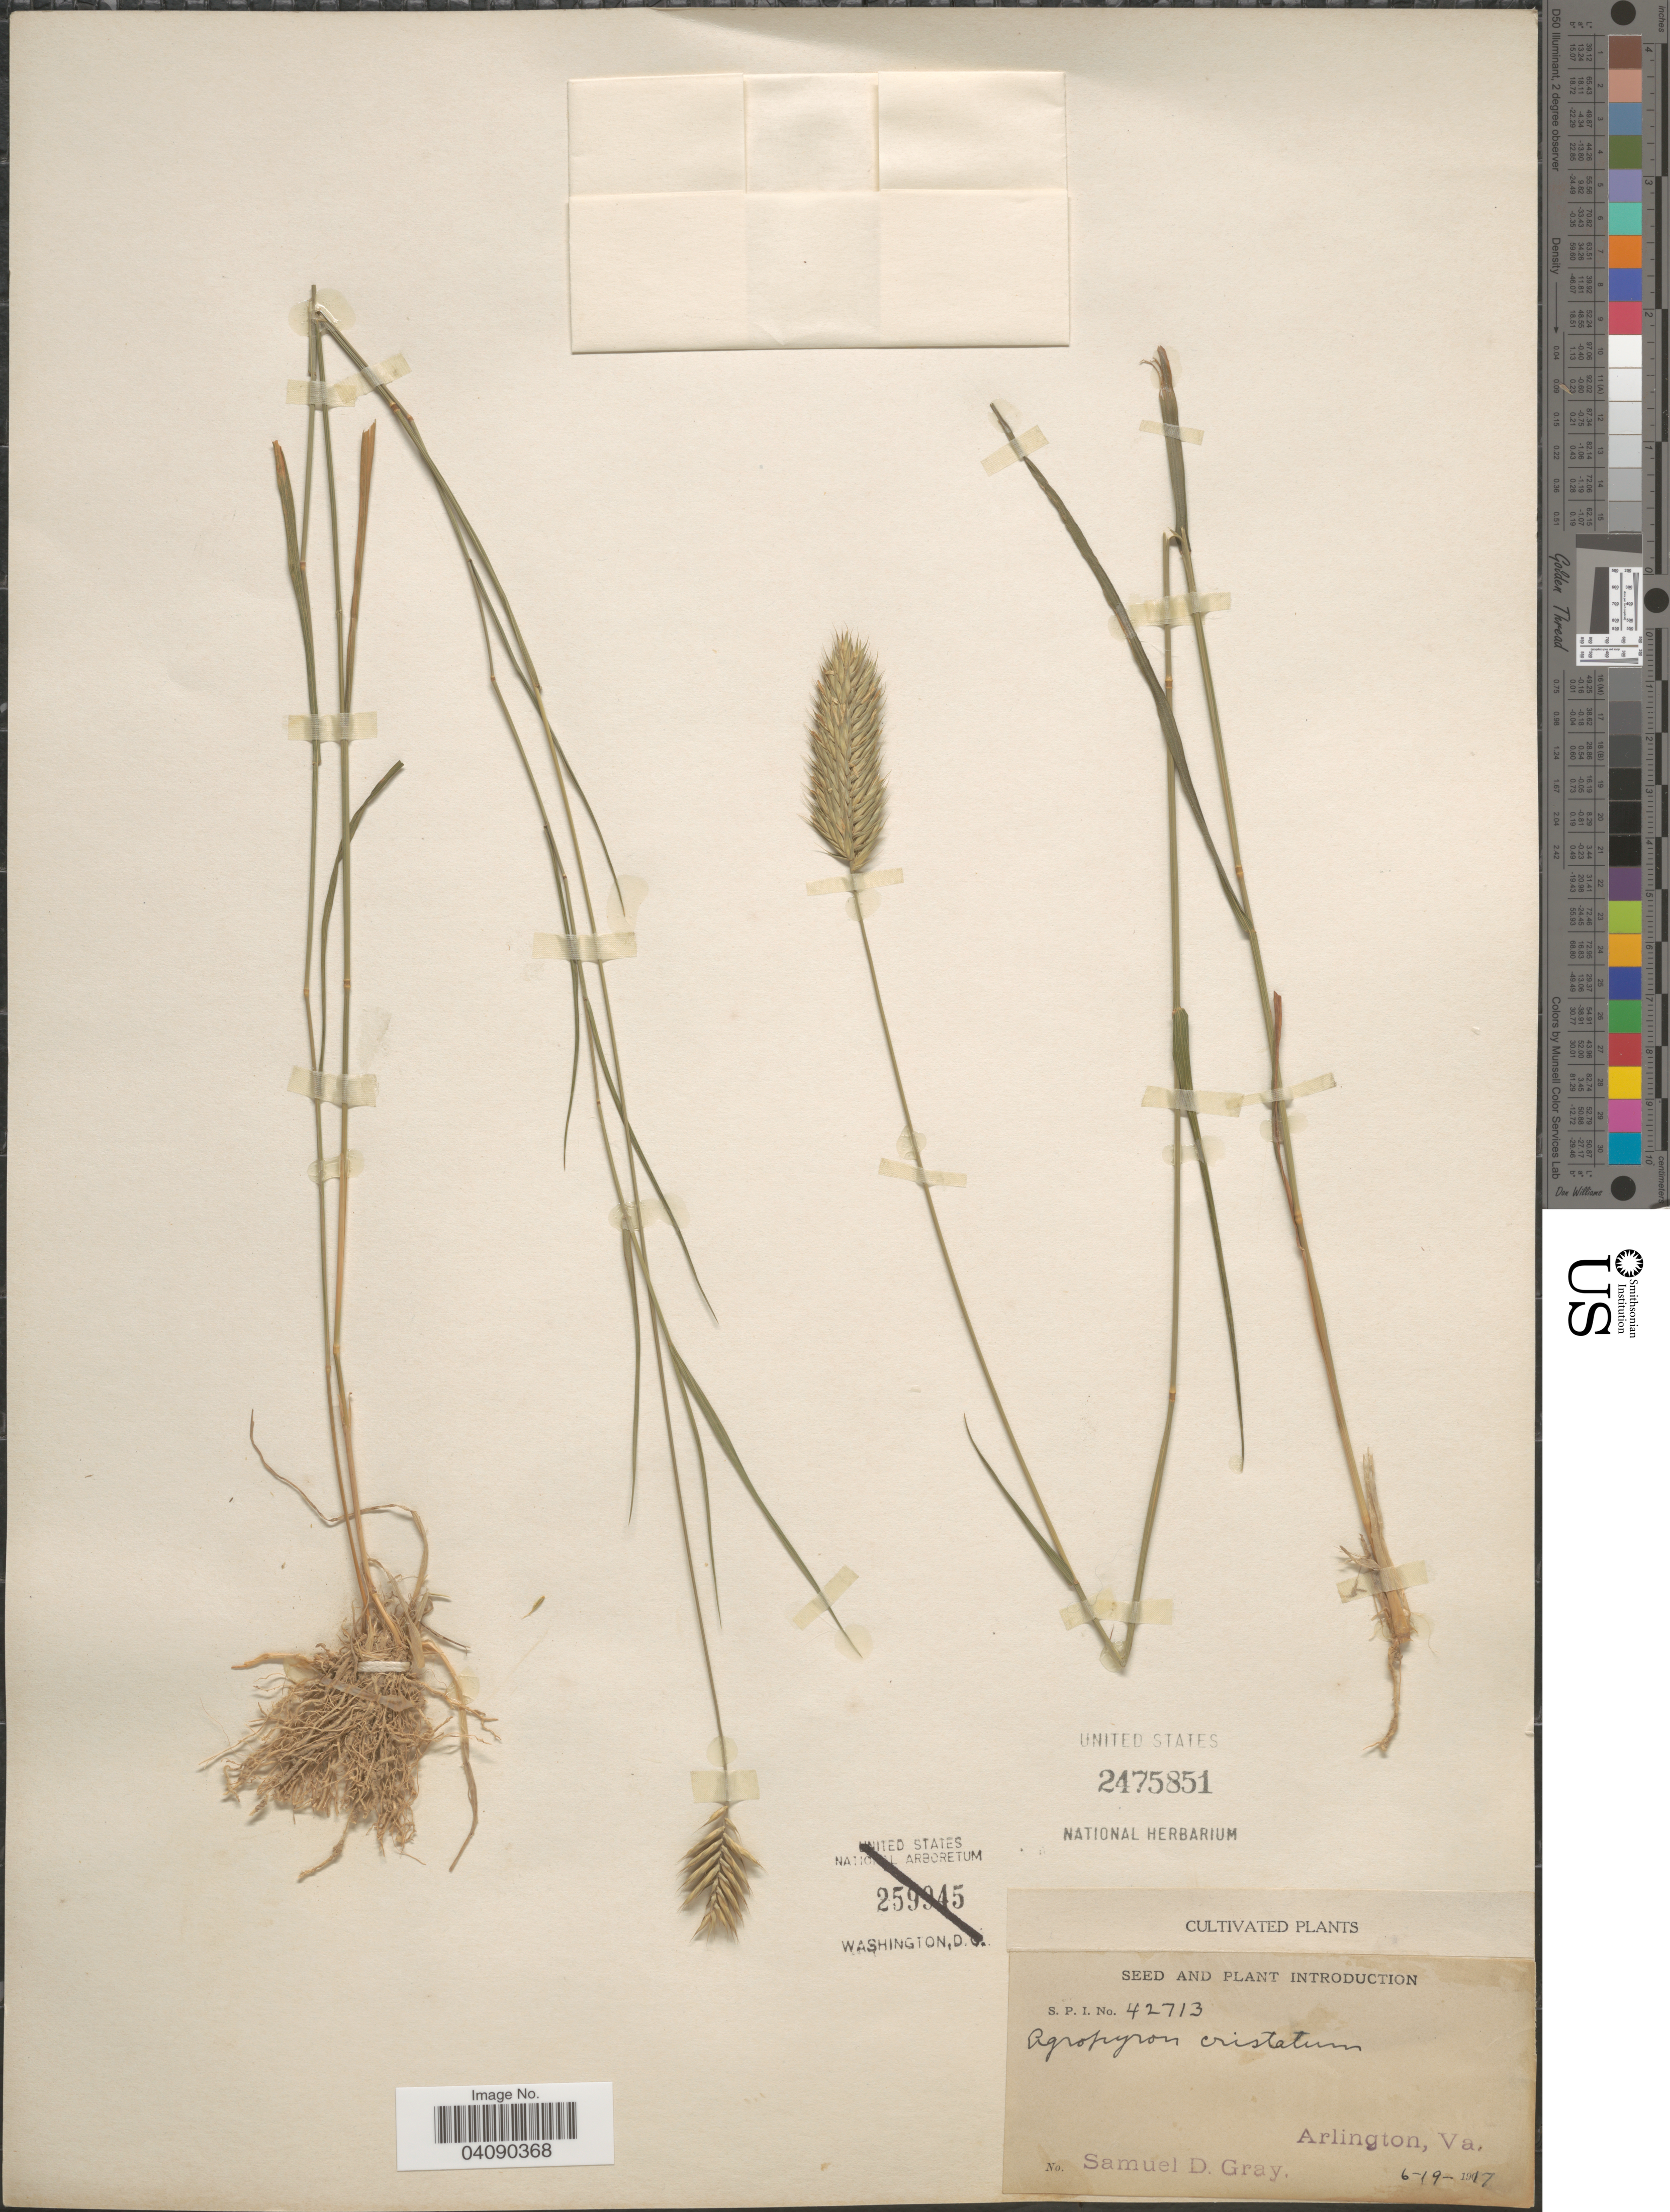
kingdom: Plantae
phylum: Tracheophyta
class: Liliopsida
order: Poales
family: Poaceae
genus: Agropyron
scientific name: Agropyron cristatum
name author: (L.) Gaertn.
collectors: S. D. Gray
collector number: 42713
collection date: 1917-06-19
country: United States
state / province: Virginia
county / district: Arlington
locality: Arlington.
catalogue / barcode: US 2475851